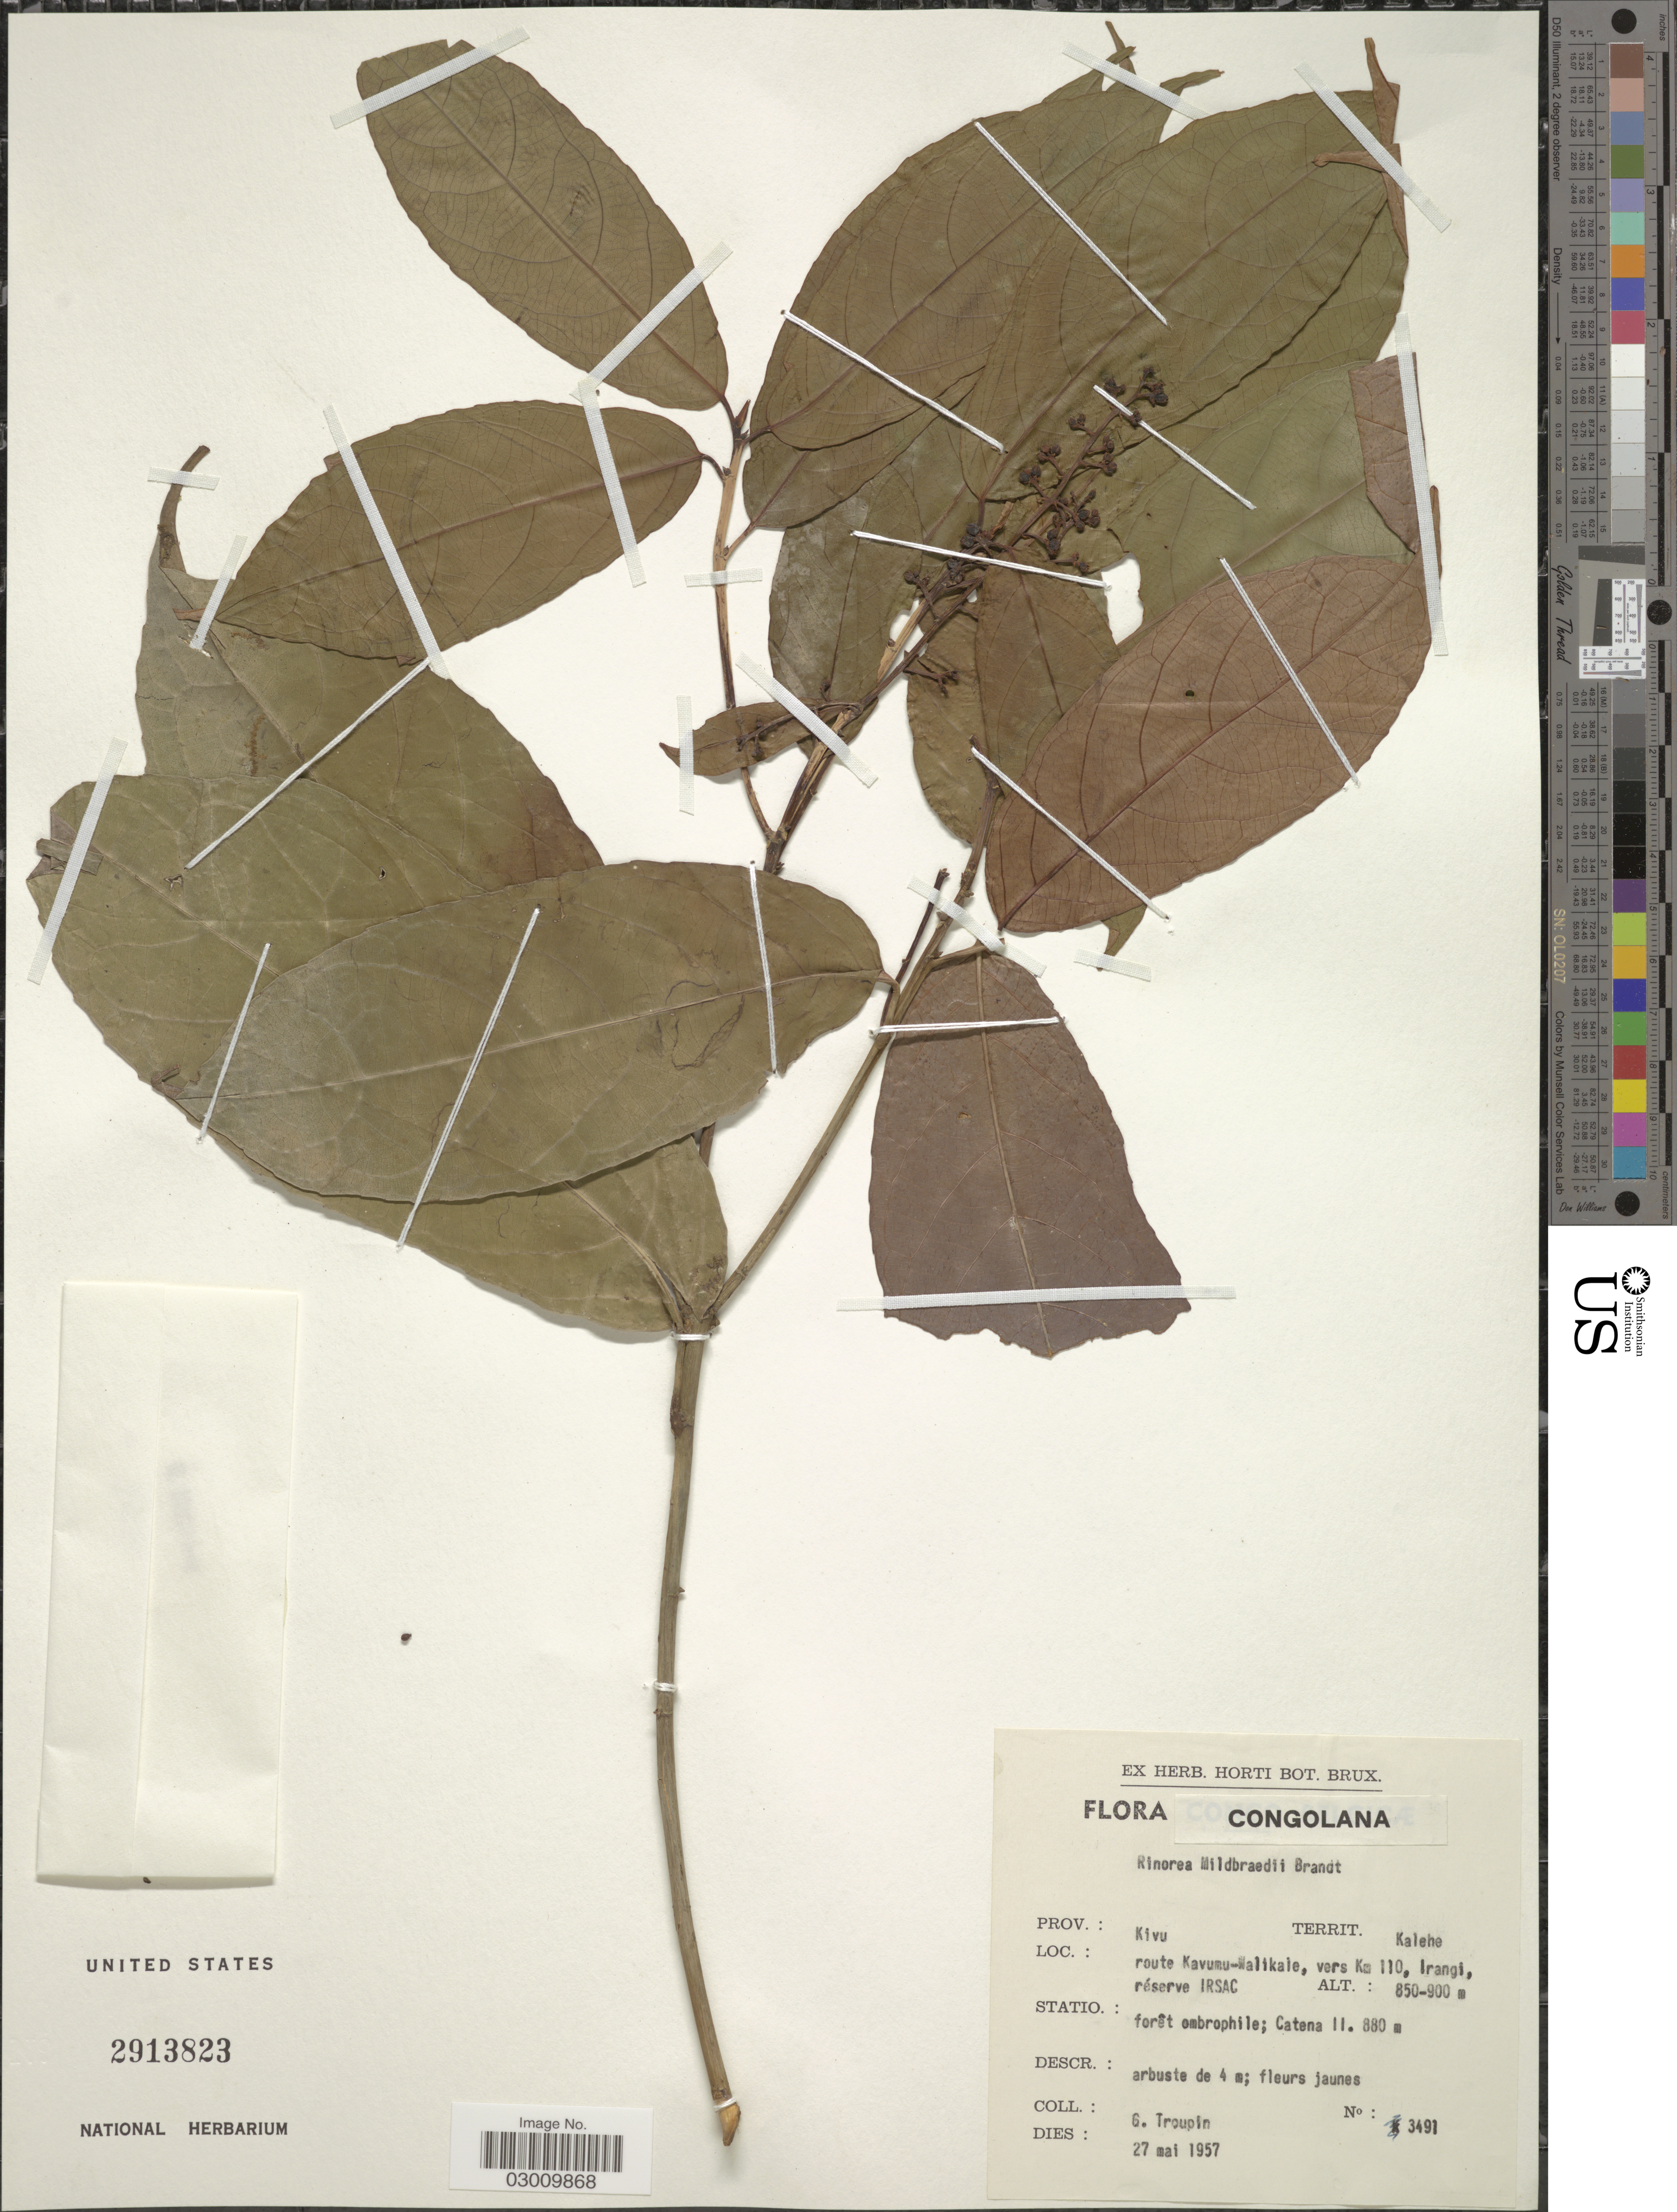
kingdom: Plantae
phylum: Tracheophyta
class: Magnoliopsida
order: Malpighiales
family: Violaceae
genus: Rinorea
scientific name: Rinorea mildbraedii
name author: M. Brandt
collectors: G. Troupin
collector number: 3491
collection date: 1957-05-27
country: Congo, Democratic Republic of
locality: Prov.: Kivu. Territ.: Kalehe. Route Kavumu-Walikale, vers Km 110, Irangi, réserve IRSAC. Catena II.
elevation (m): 850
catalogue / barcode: US 2913823